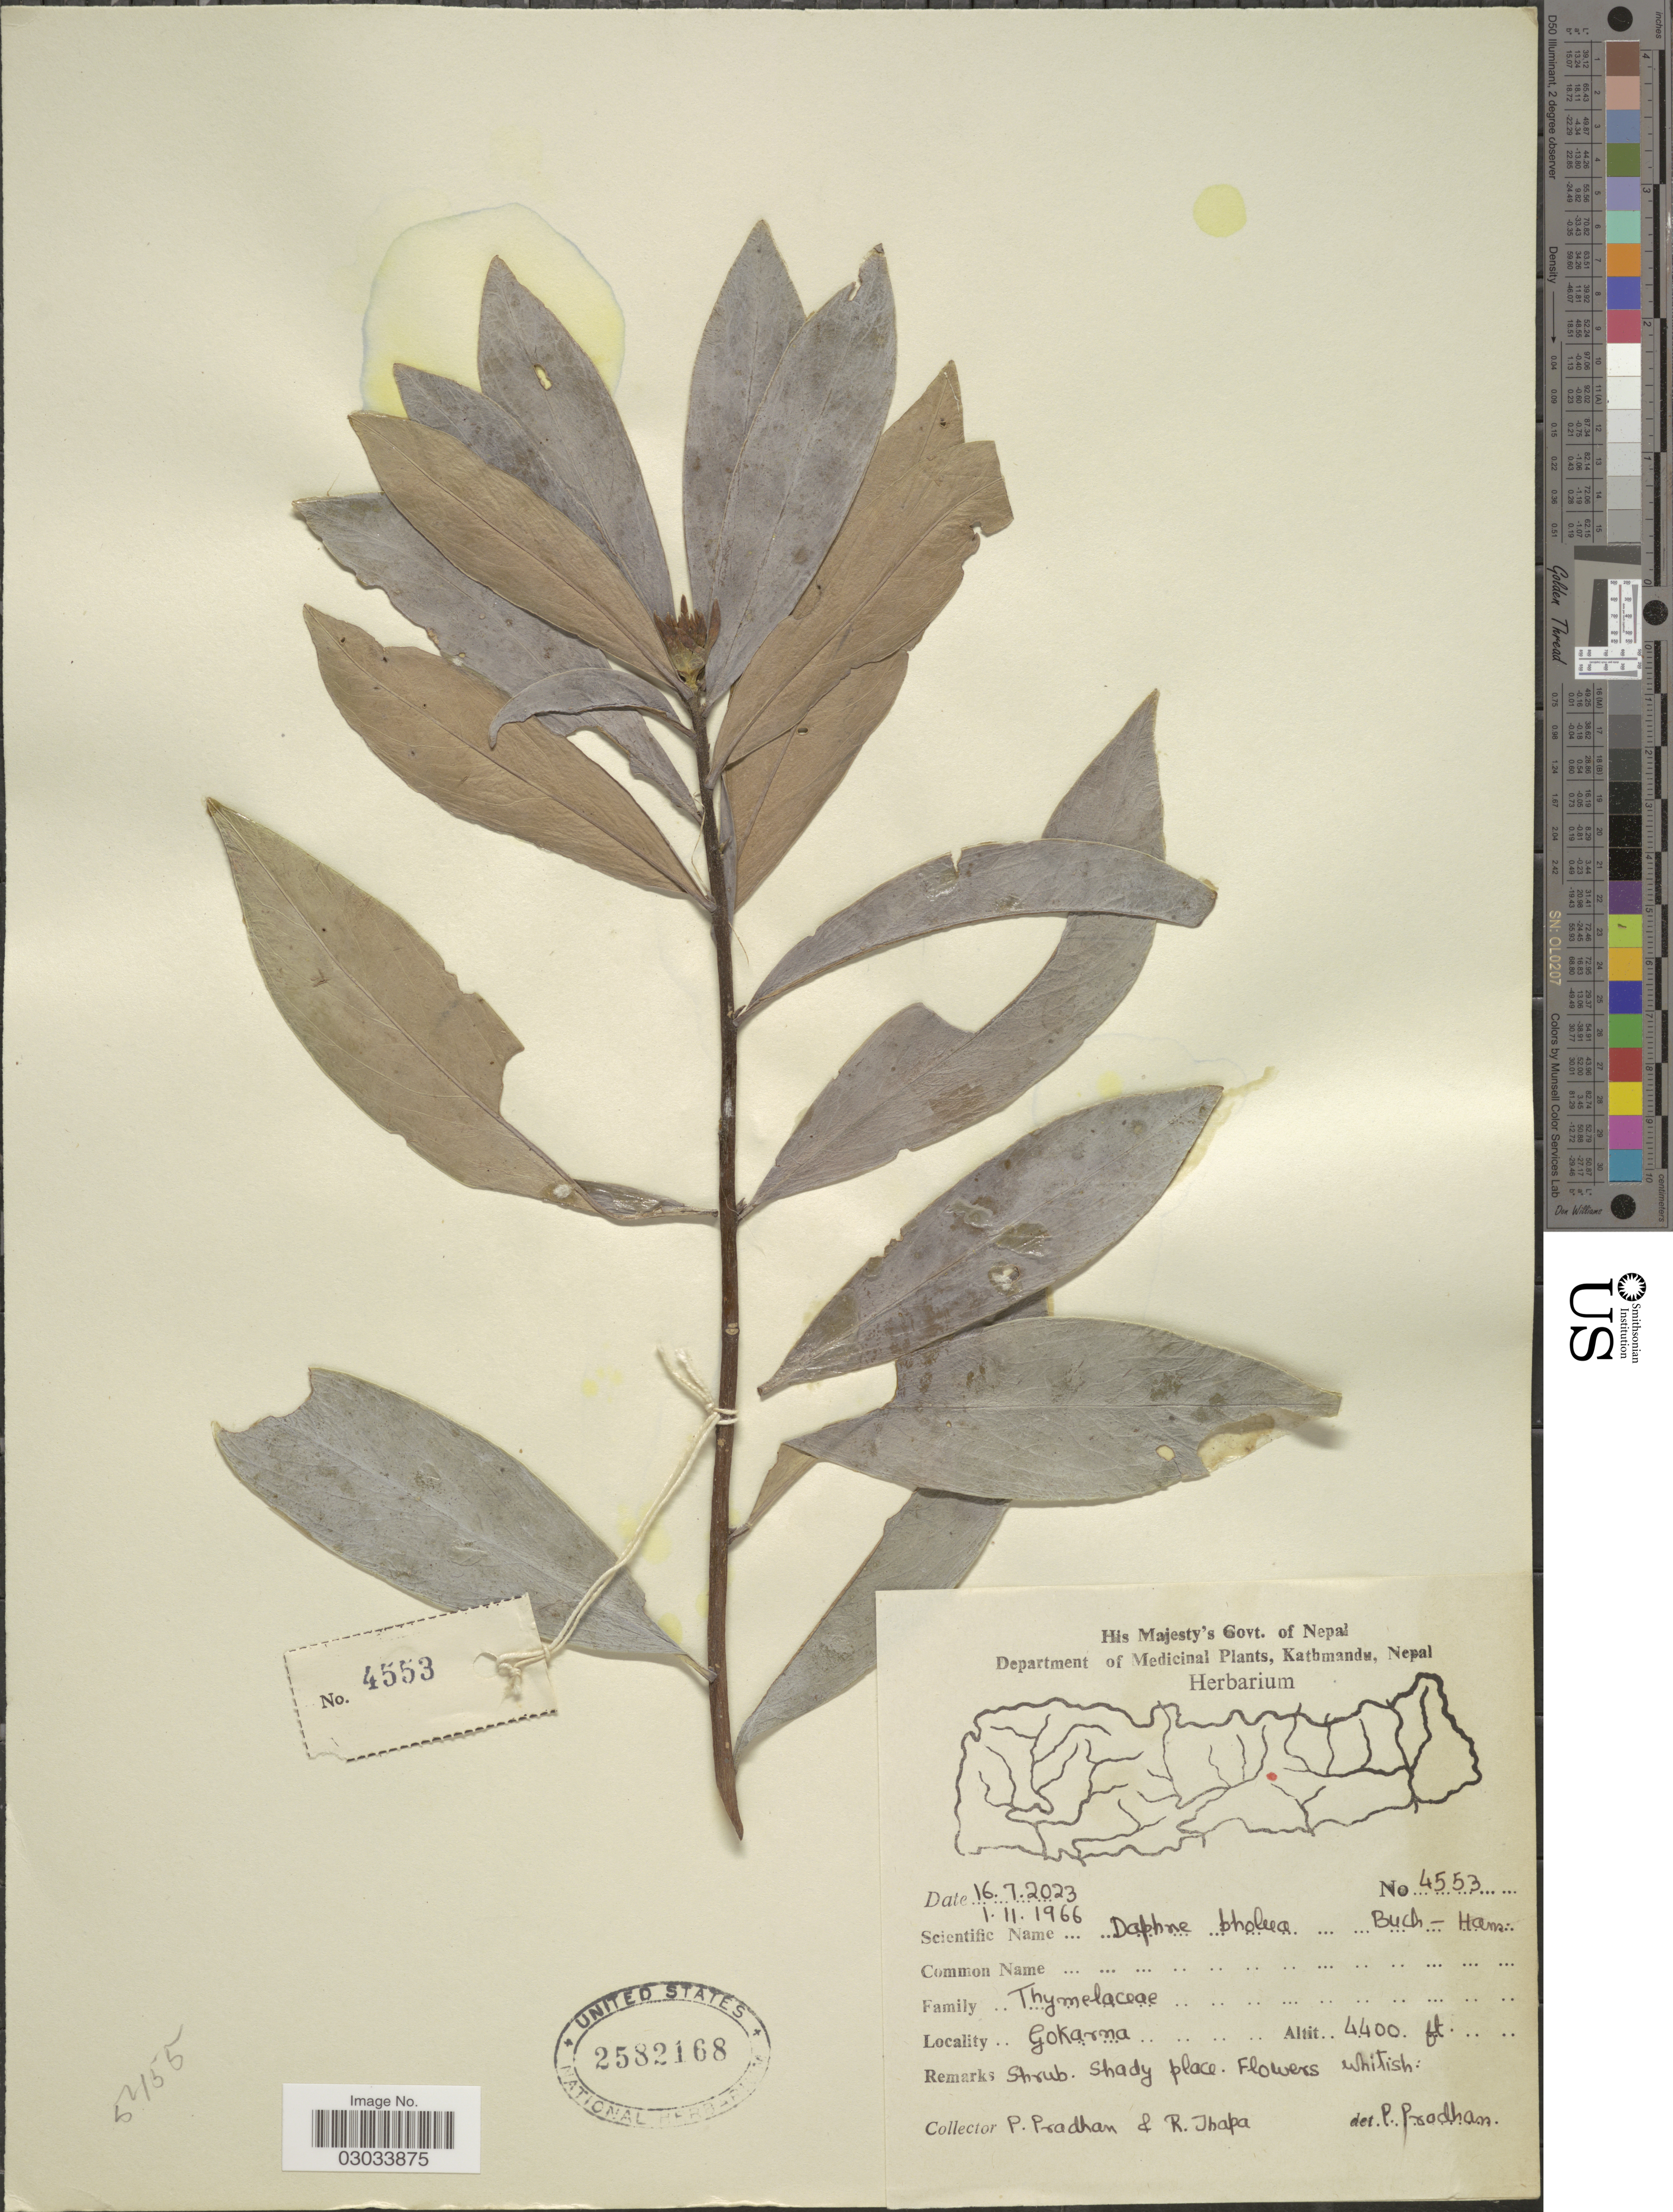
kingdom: Plantae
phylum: Tracheophyta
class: Magnoliopsida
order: Malvales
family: Thymelaeaceae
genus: Daphne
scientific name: Daphne bholua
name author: Buch.-Ham. ex D. Don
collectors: P. Pradhan & R. Thapa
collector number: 4553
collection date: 1966-11-01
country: Nepal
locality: Gokarna.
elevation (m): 1341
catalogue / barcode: US 2582168